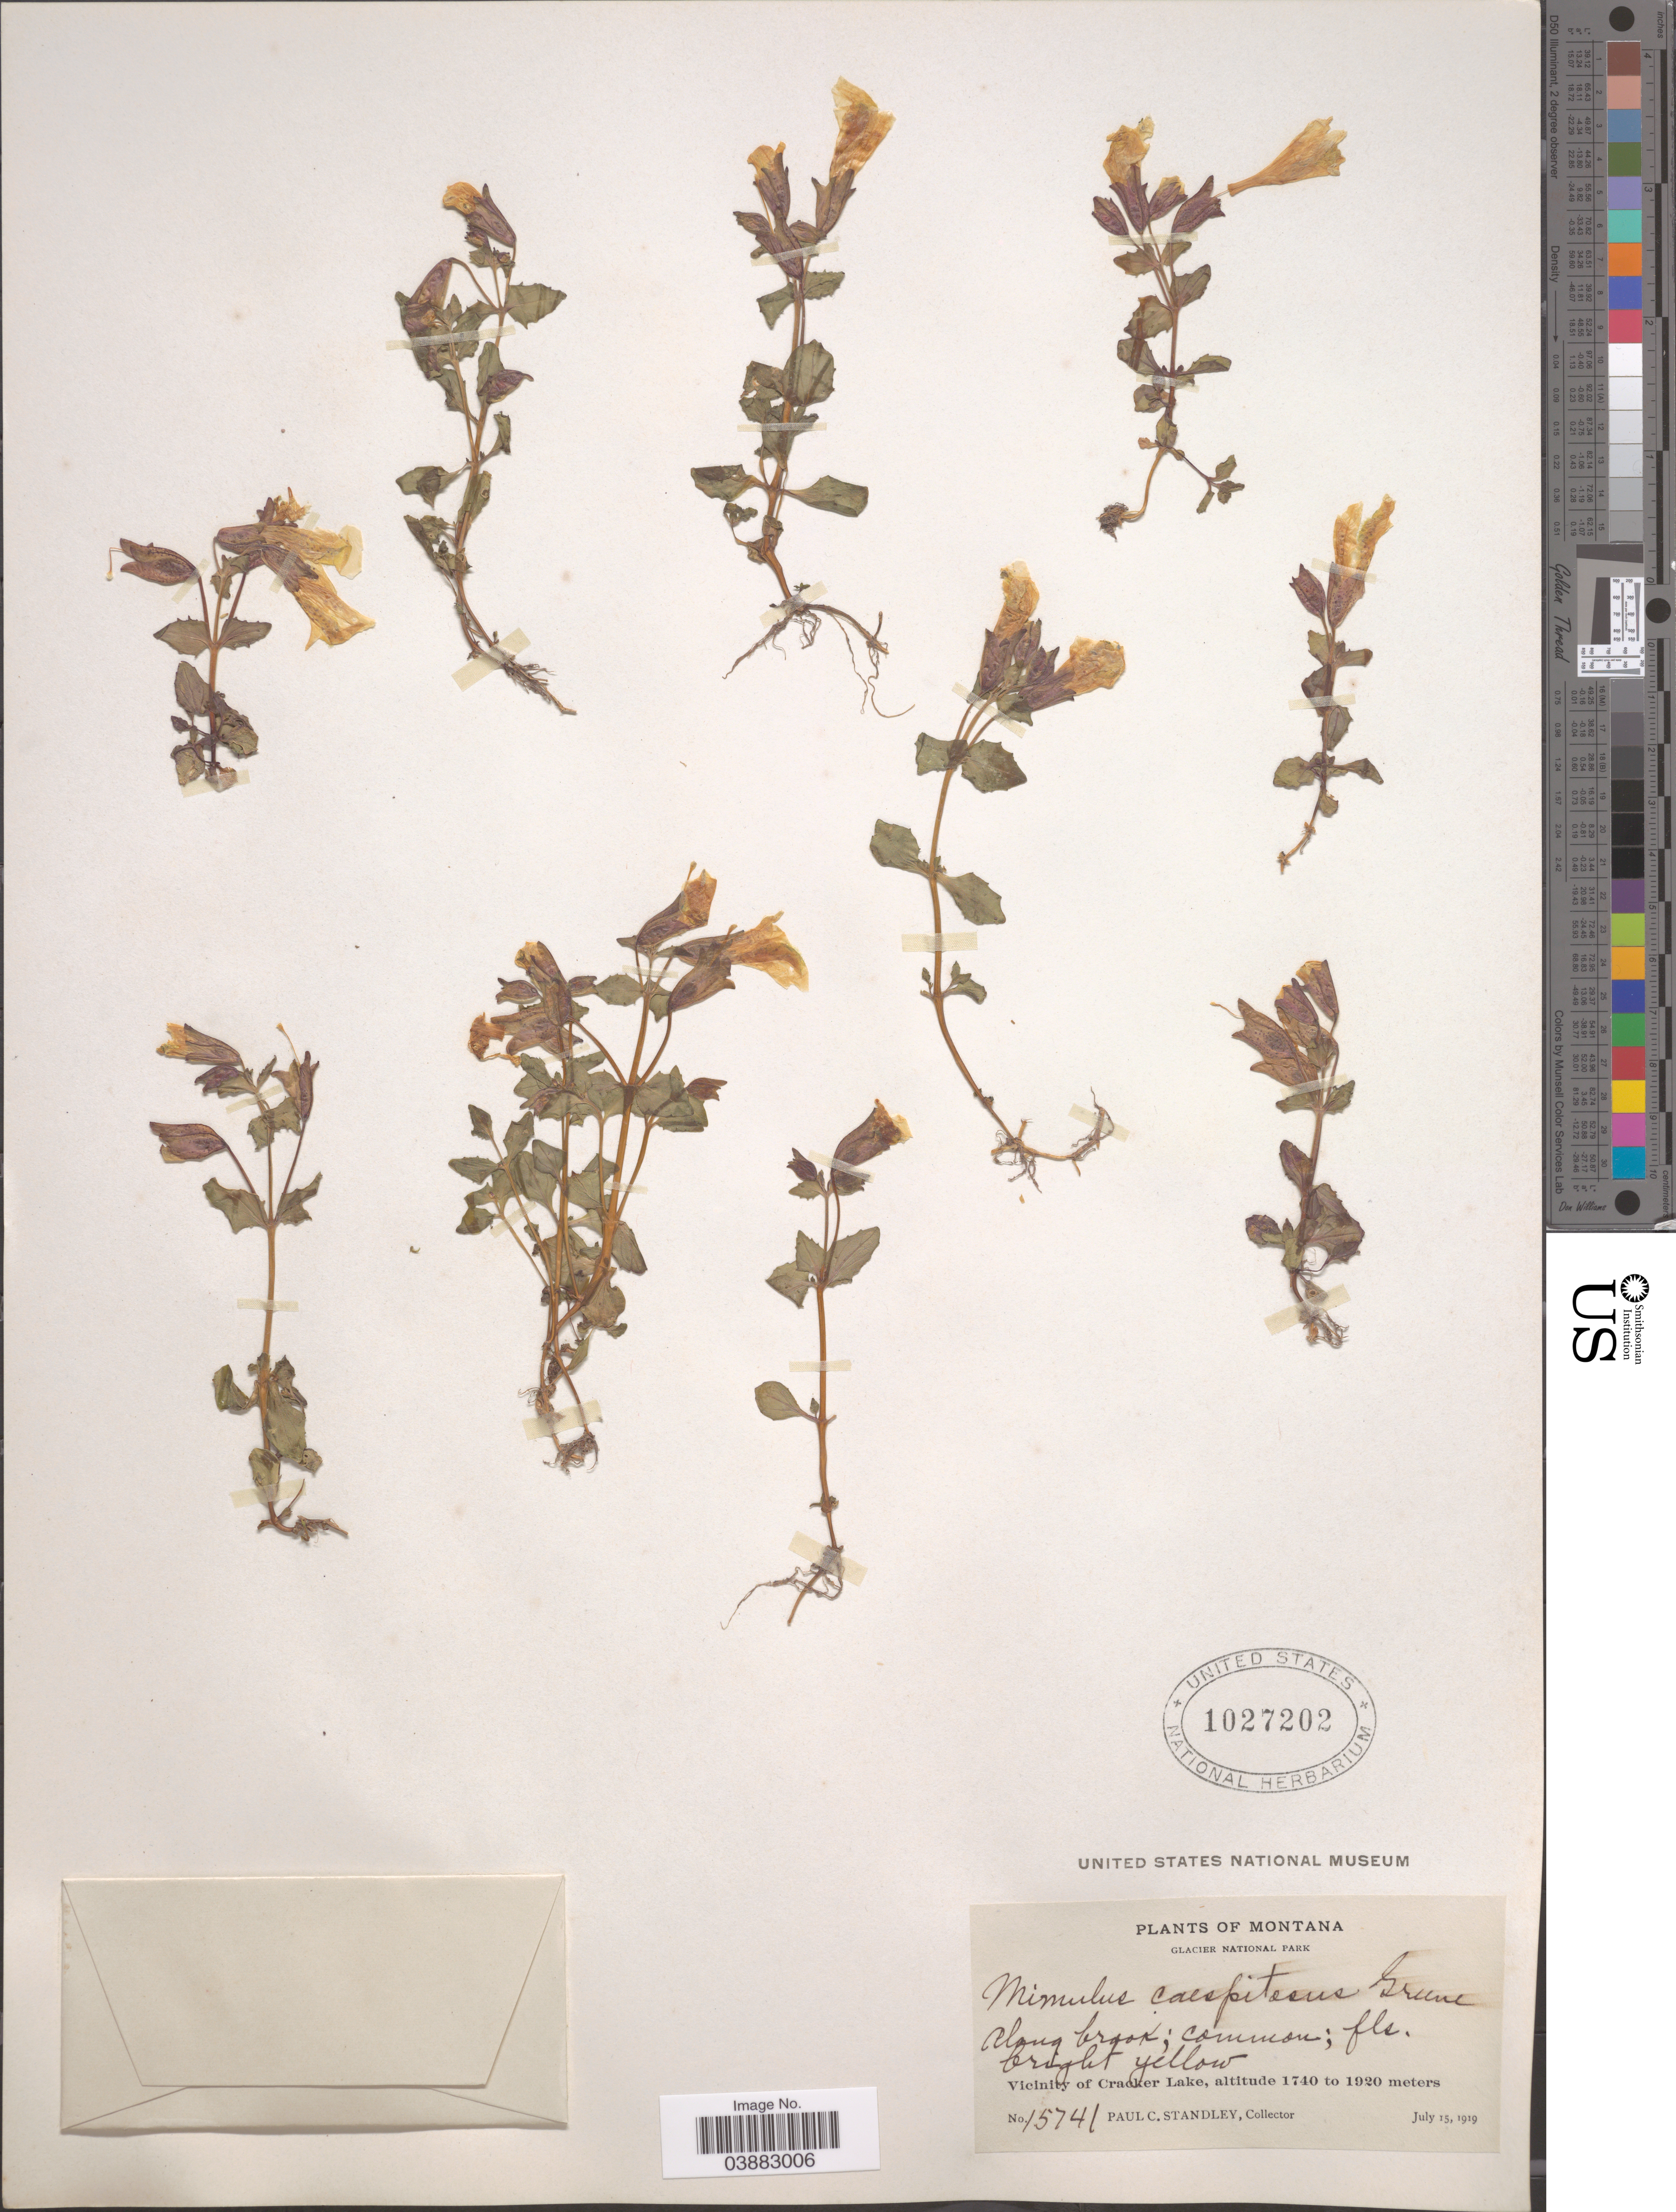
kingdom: Plantae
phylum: Tracheophyta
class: Magnoliopsida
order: Lamiales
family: Phrymaceae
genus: Mimulus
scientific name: Mimulus tilingii var. caespitosus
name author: (Greene) A.L. Grant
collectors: P. C. Standley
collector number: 15741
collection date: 1919-07-15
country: United States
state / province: Montana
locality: Glacier National Park. Vicinity of Cracker Lake.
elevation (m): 1740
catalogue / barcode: US 1027202